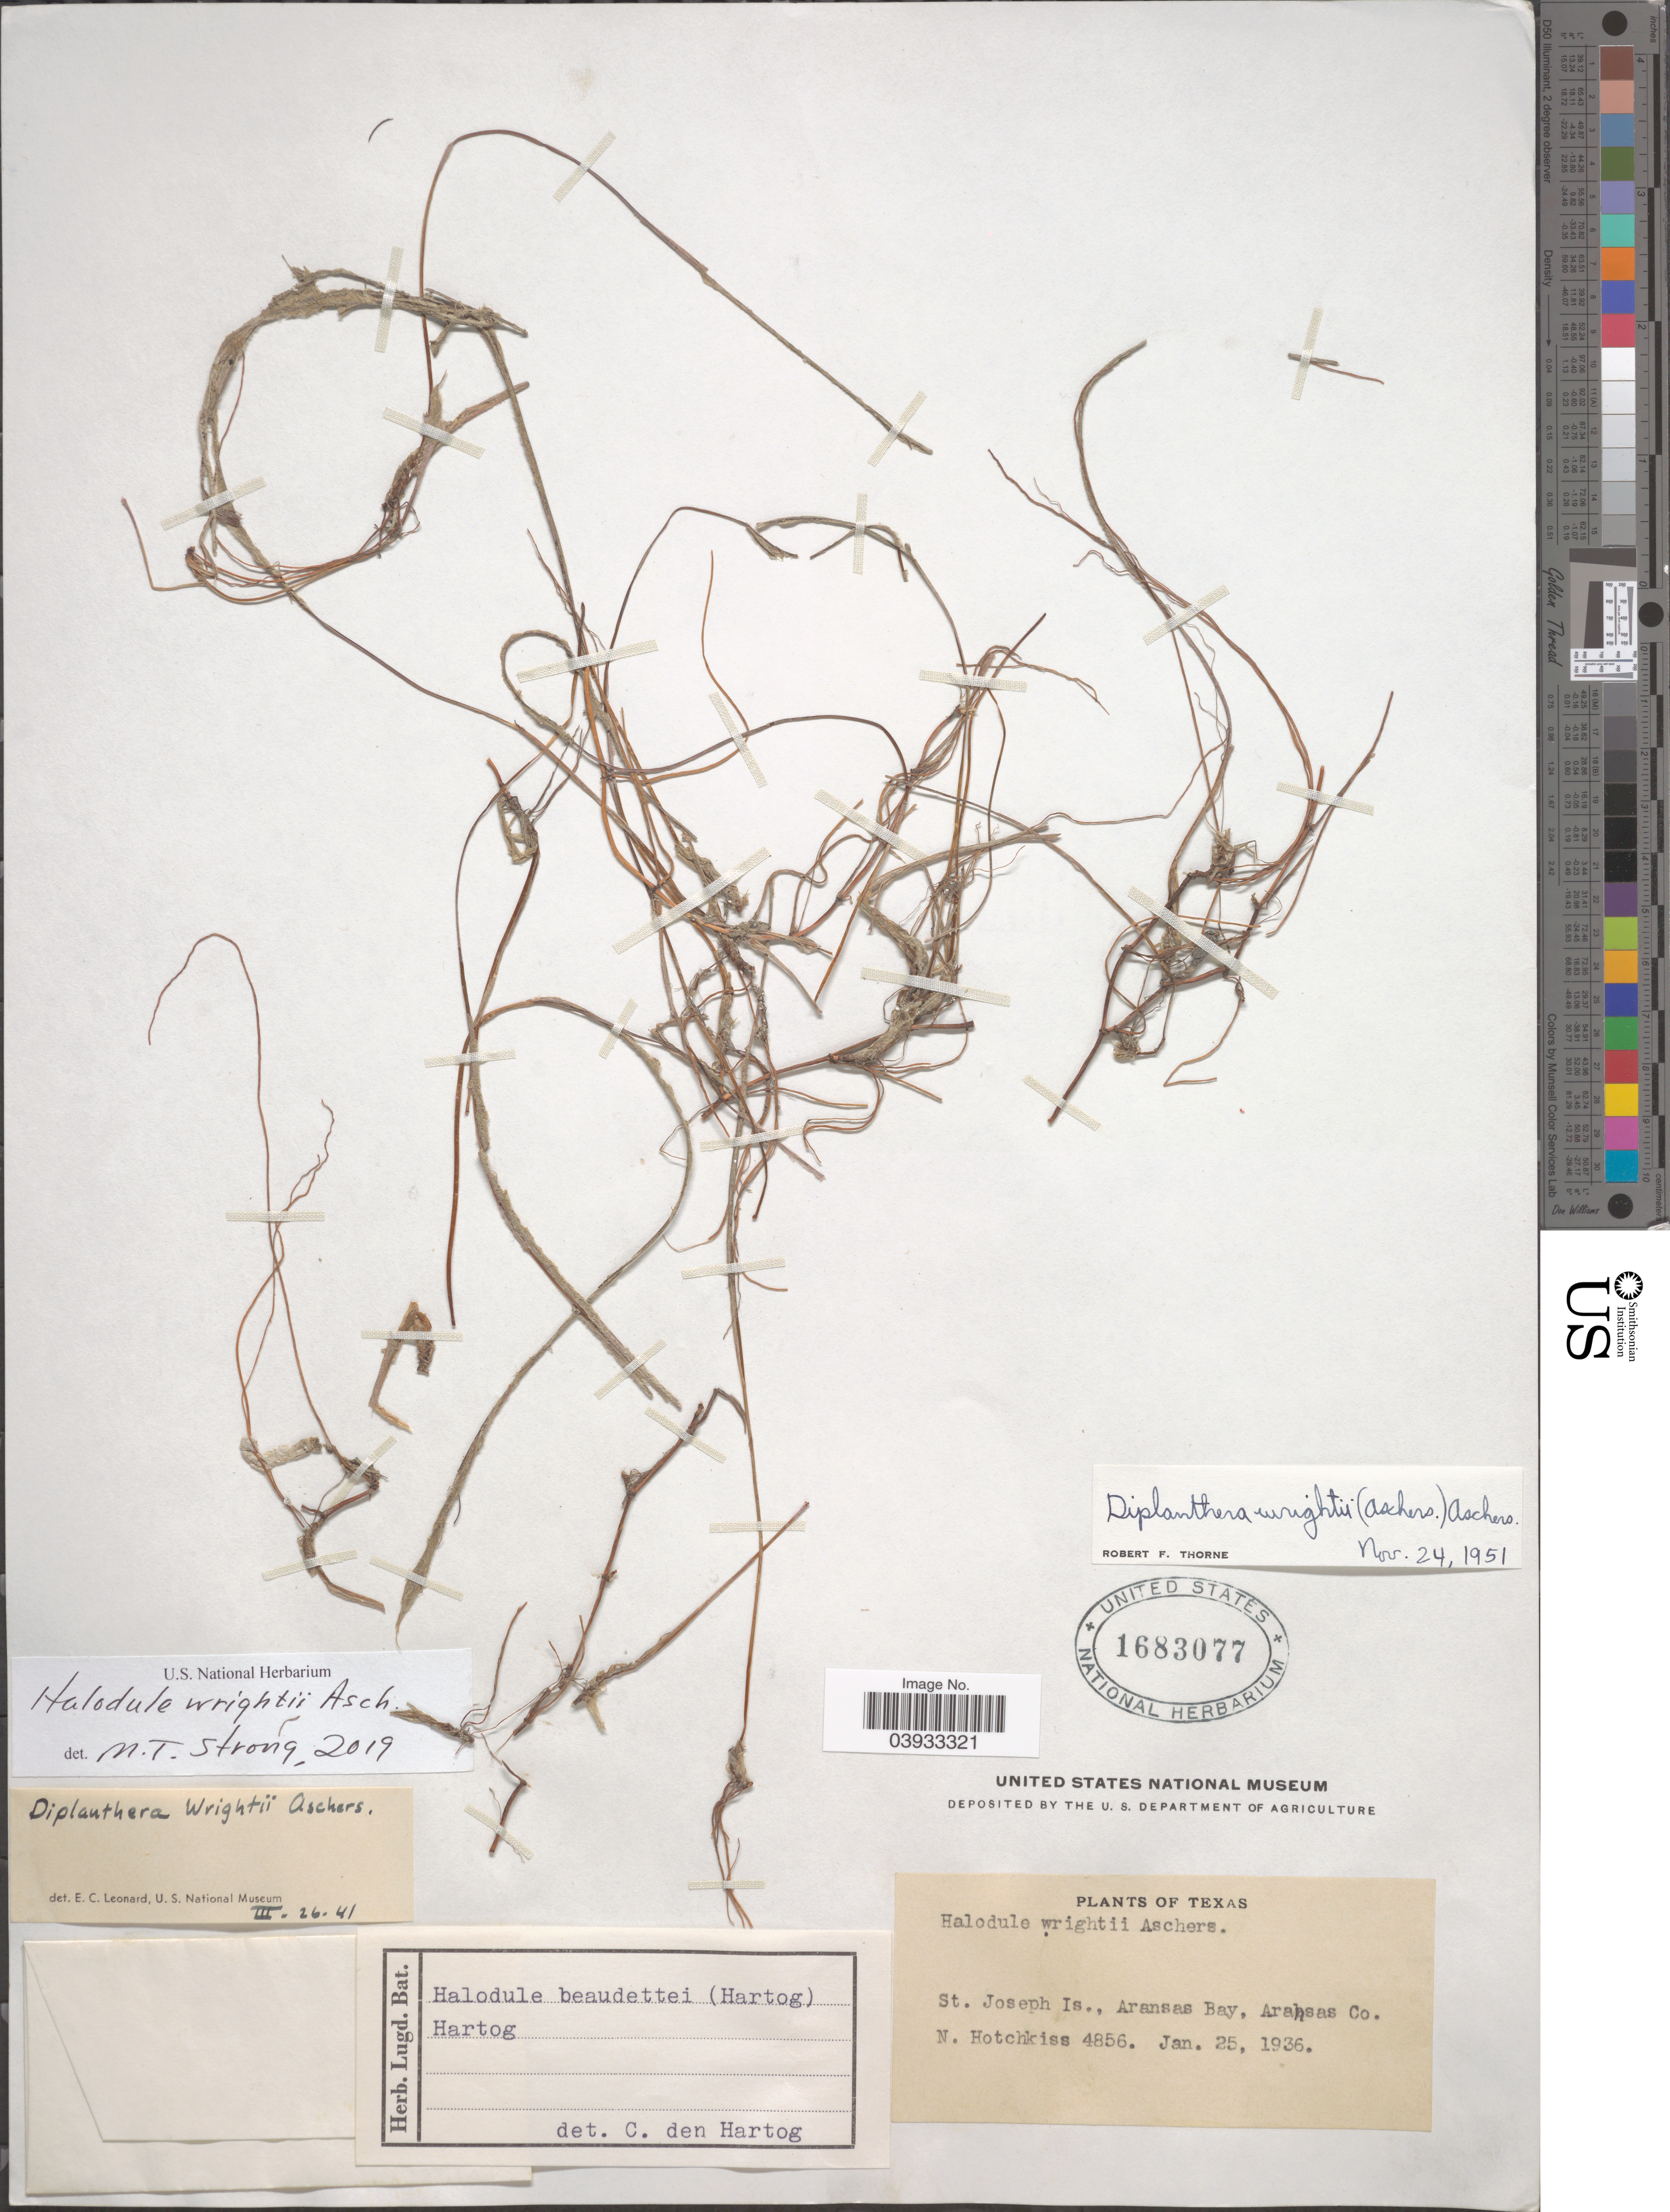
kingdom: Plantae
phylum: Tracheophyta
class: Liliopsida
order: Alismatales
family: Cymodoceaceae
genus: Halodule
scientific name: Halodule wrightii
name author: Asch.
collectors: N. Hotchkiss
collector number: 4856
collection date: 1936-01-25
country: United States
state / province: Texas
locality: St. Joseph Is., Aransas Bay, Aransas Co.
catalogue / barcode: US 1683077